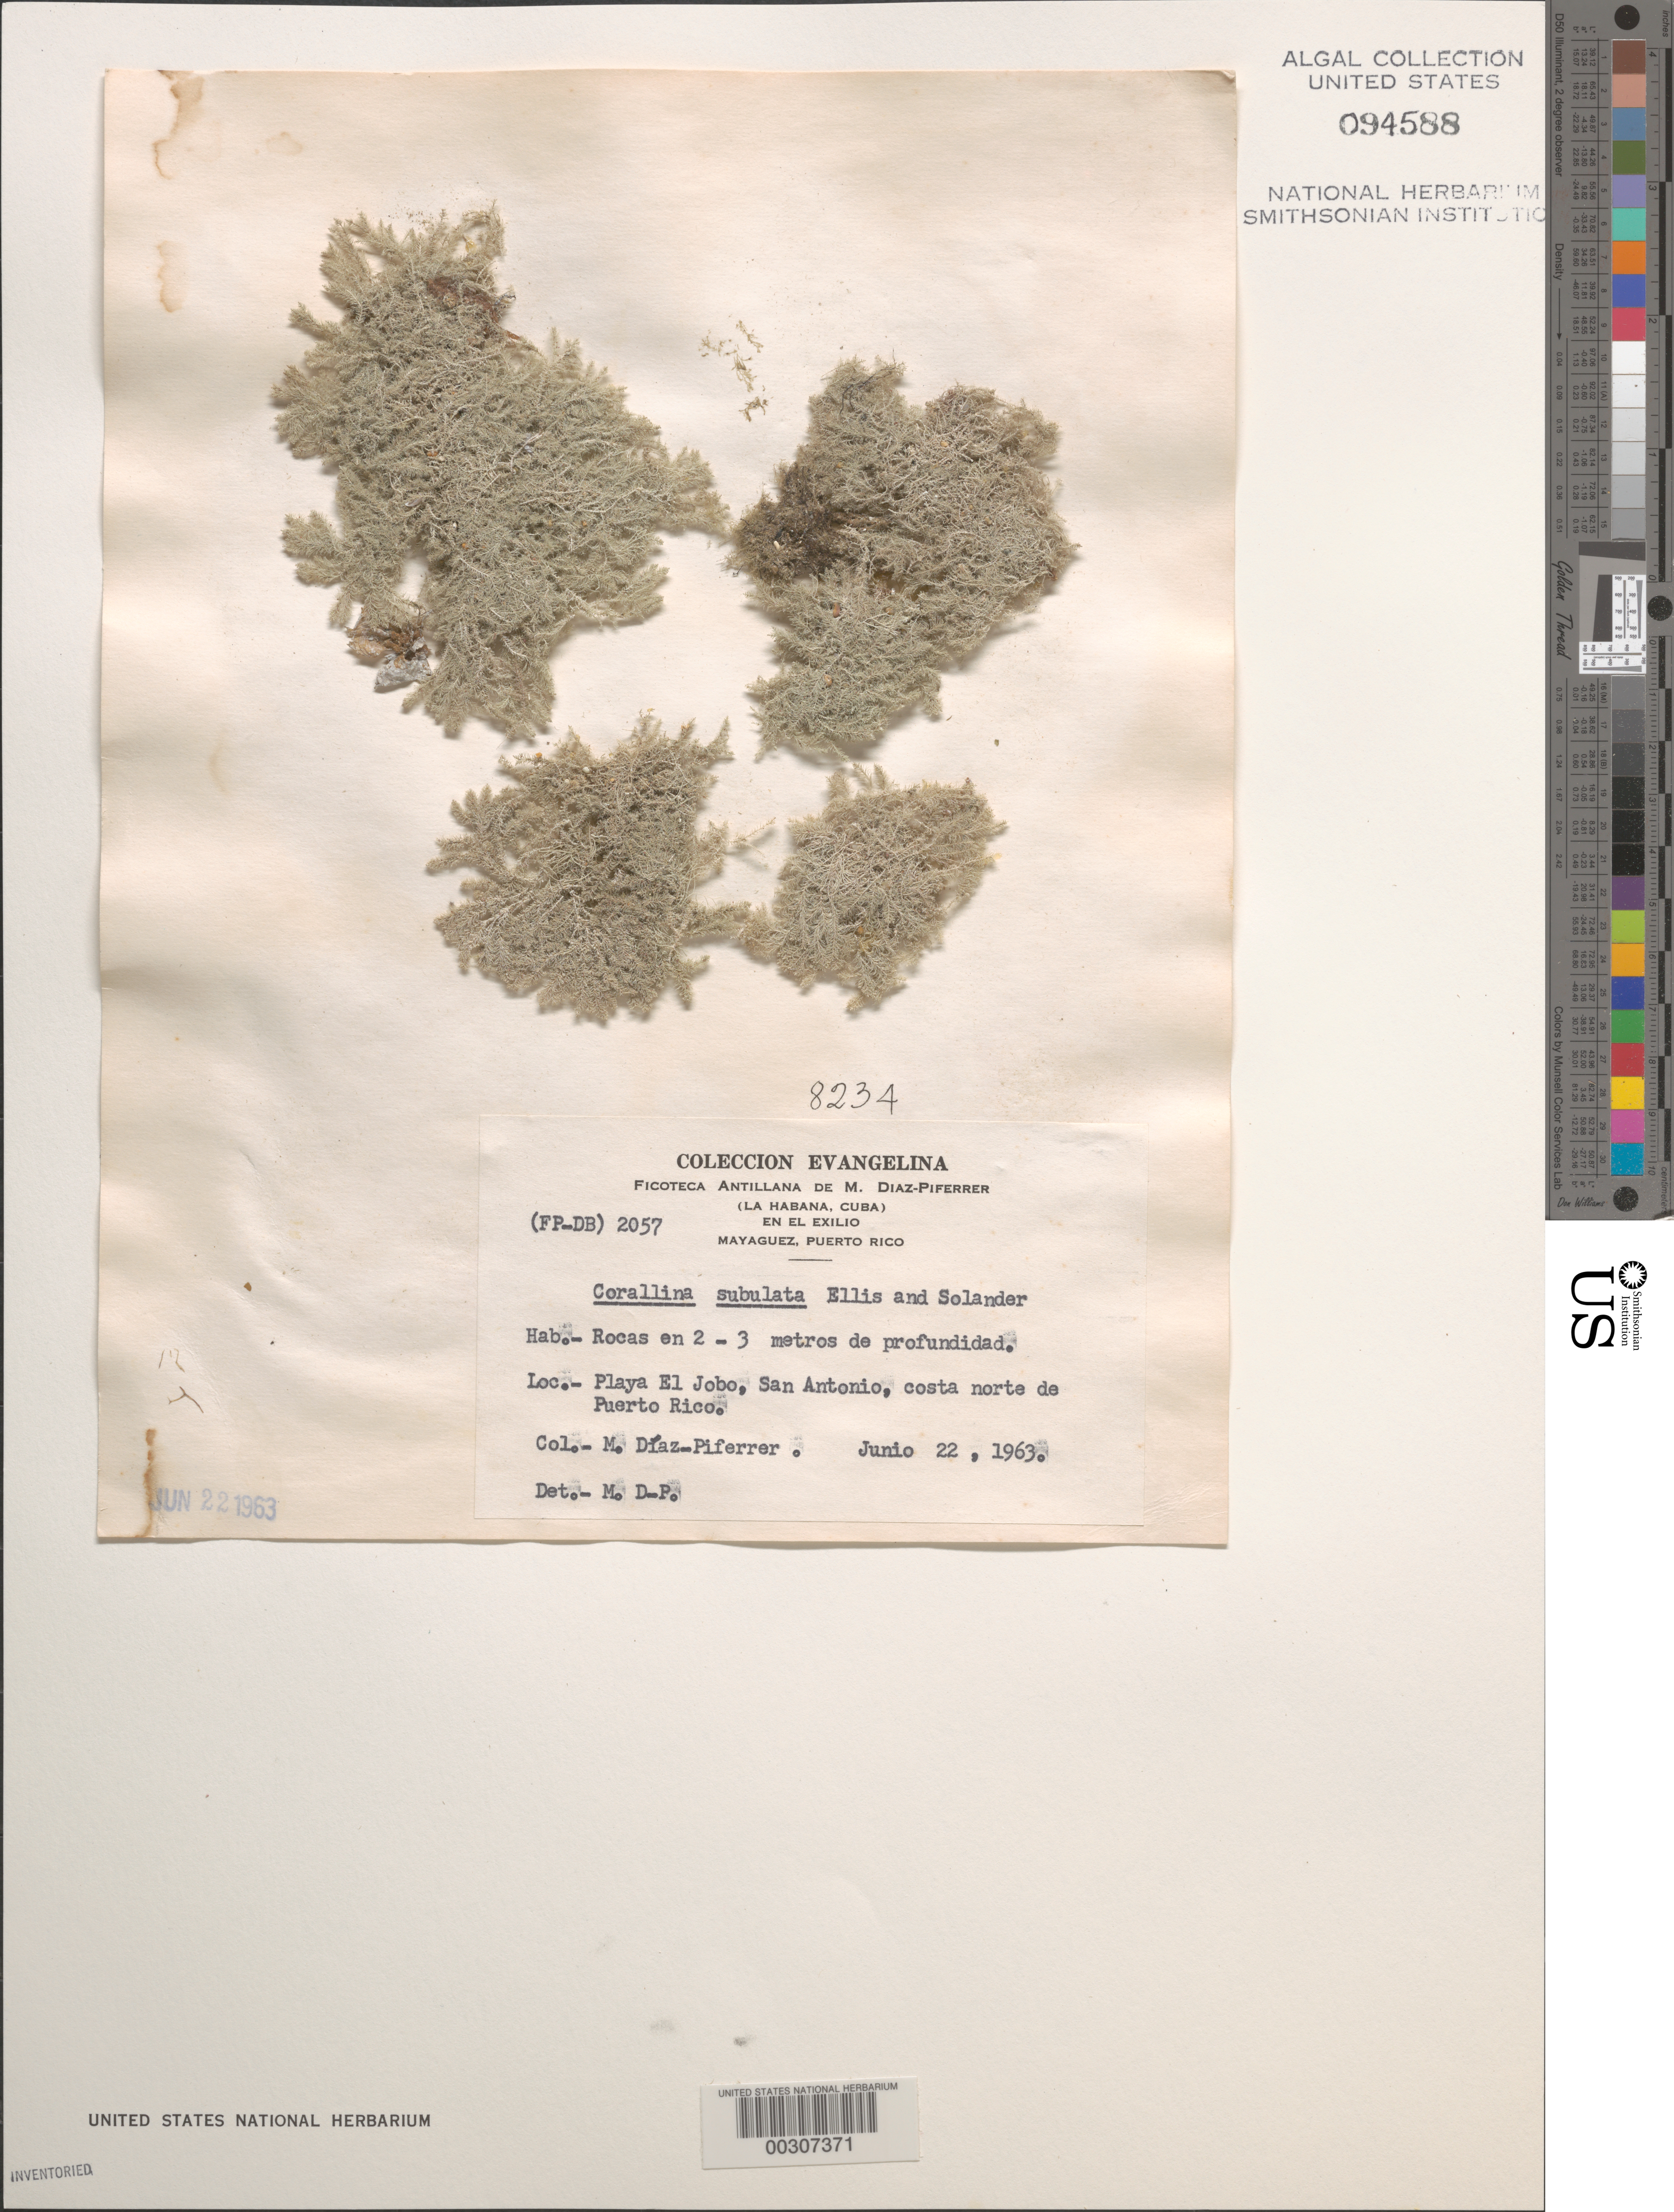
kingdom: Plantae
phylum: Rhodophyta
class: Florideophyceae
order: Corallinales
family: Corallinaceae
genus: Jania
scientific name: Jania subulata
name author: (Ellis & Sol.) Sond.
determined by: Ballantine, D. L.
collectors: M. Diaz-Piferrer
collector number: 8234 & (FP-DB) 2057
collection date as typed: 22 Jun 1963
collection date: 1963-06-22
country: Puerto Rico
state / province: Isabela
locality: Playa El Jobo, San Antonio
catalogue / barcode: US 94588